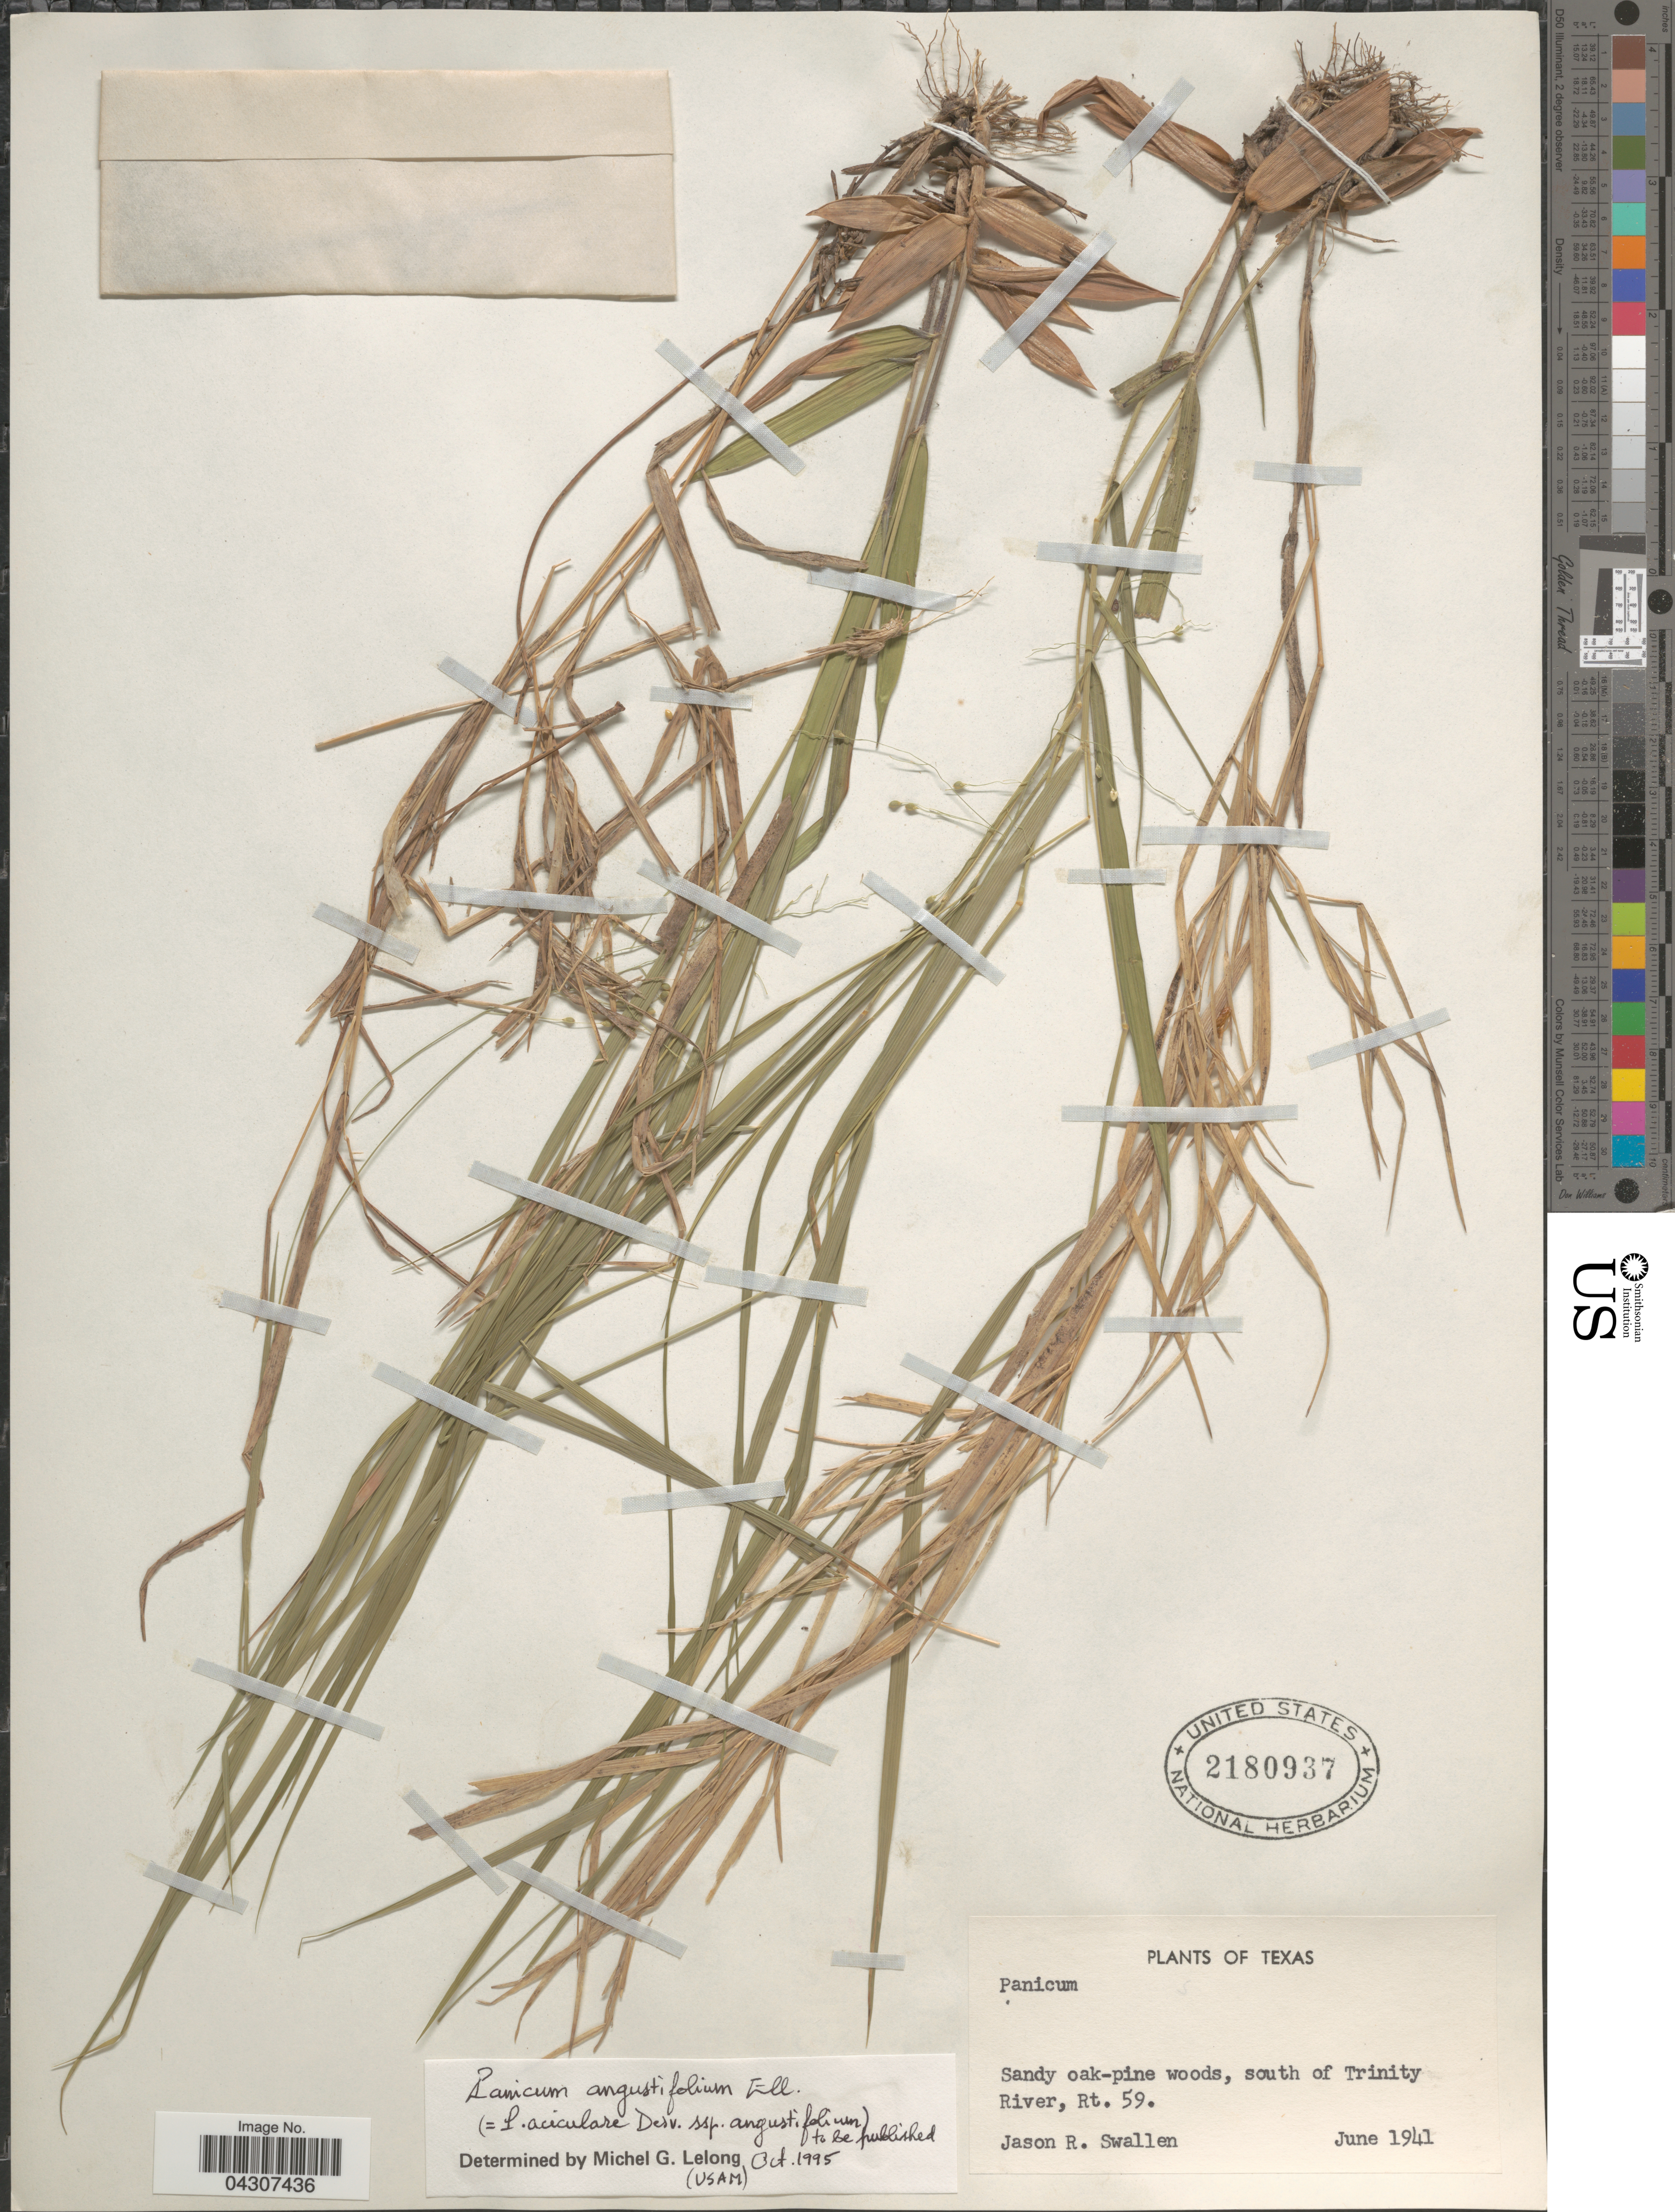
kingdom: Plantae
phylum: Tracheophyta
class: Liliopsida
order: Poales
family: Poaceae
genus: Dichanthelium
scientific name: Dichanthelium aciculare var. ramosum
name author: (Griseb.) Davidse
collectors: J. R. Swallen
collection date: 1941-06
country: United States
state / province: Texas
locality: Sandy oak-pine woods, south of Trinity River, Rt. 59.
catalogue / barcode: US 2180937